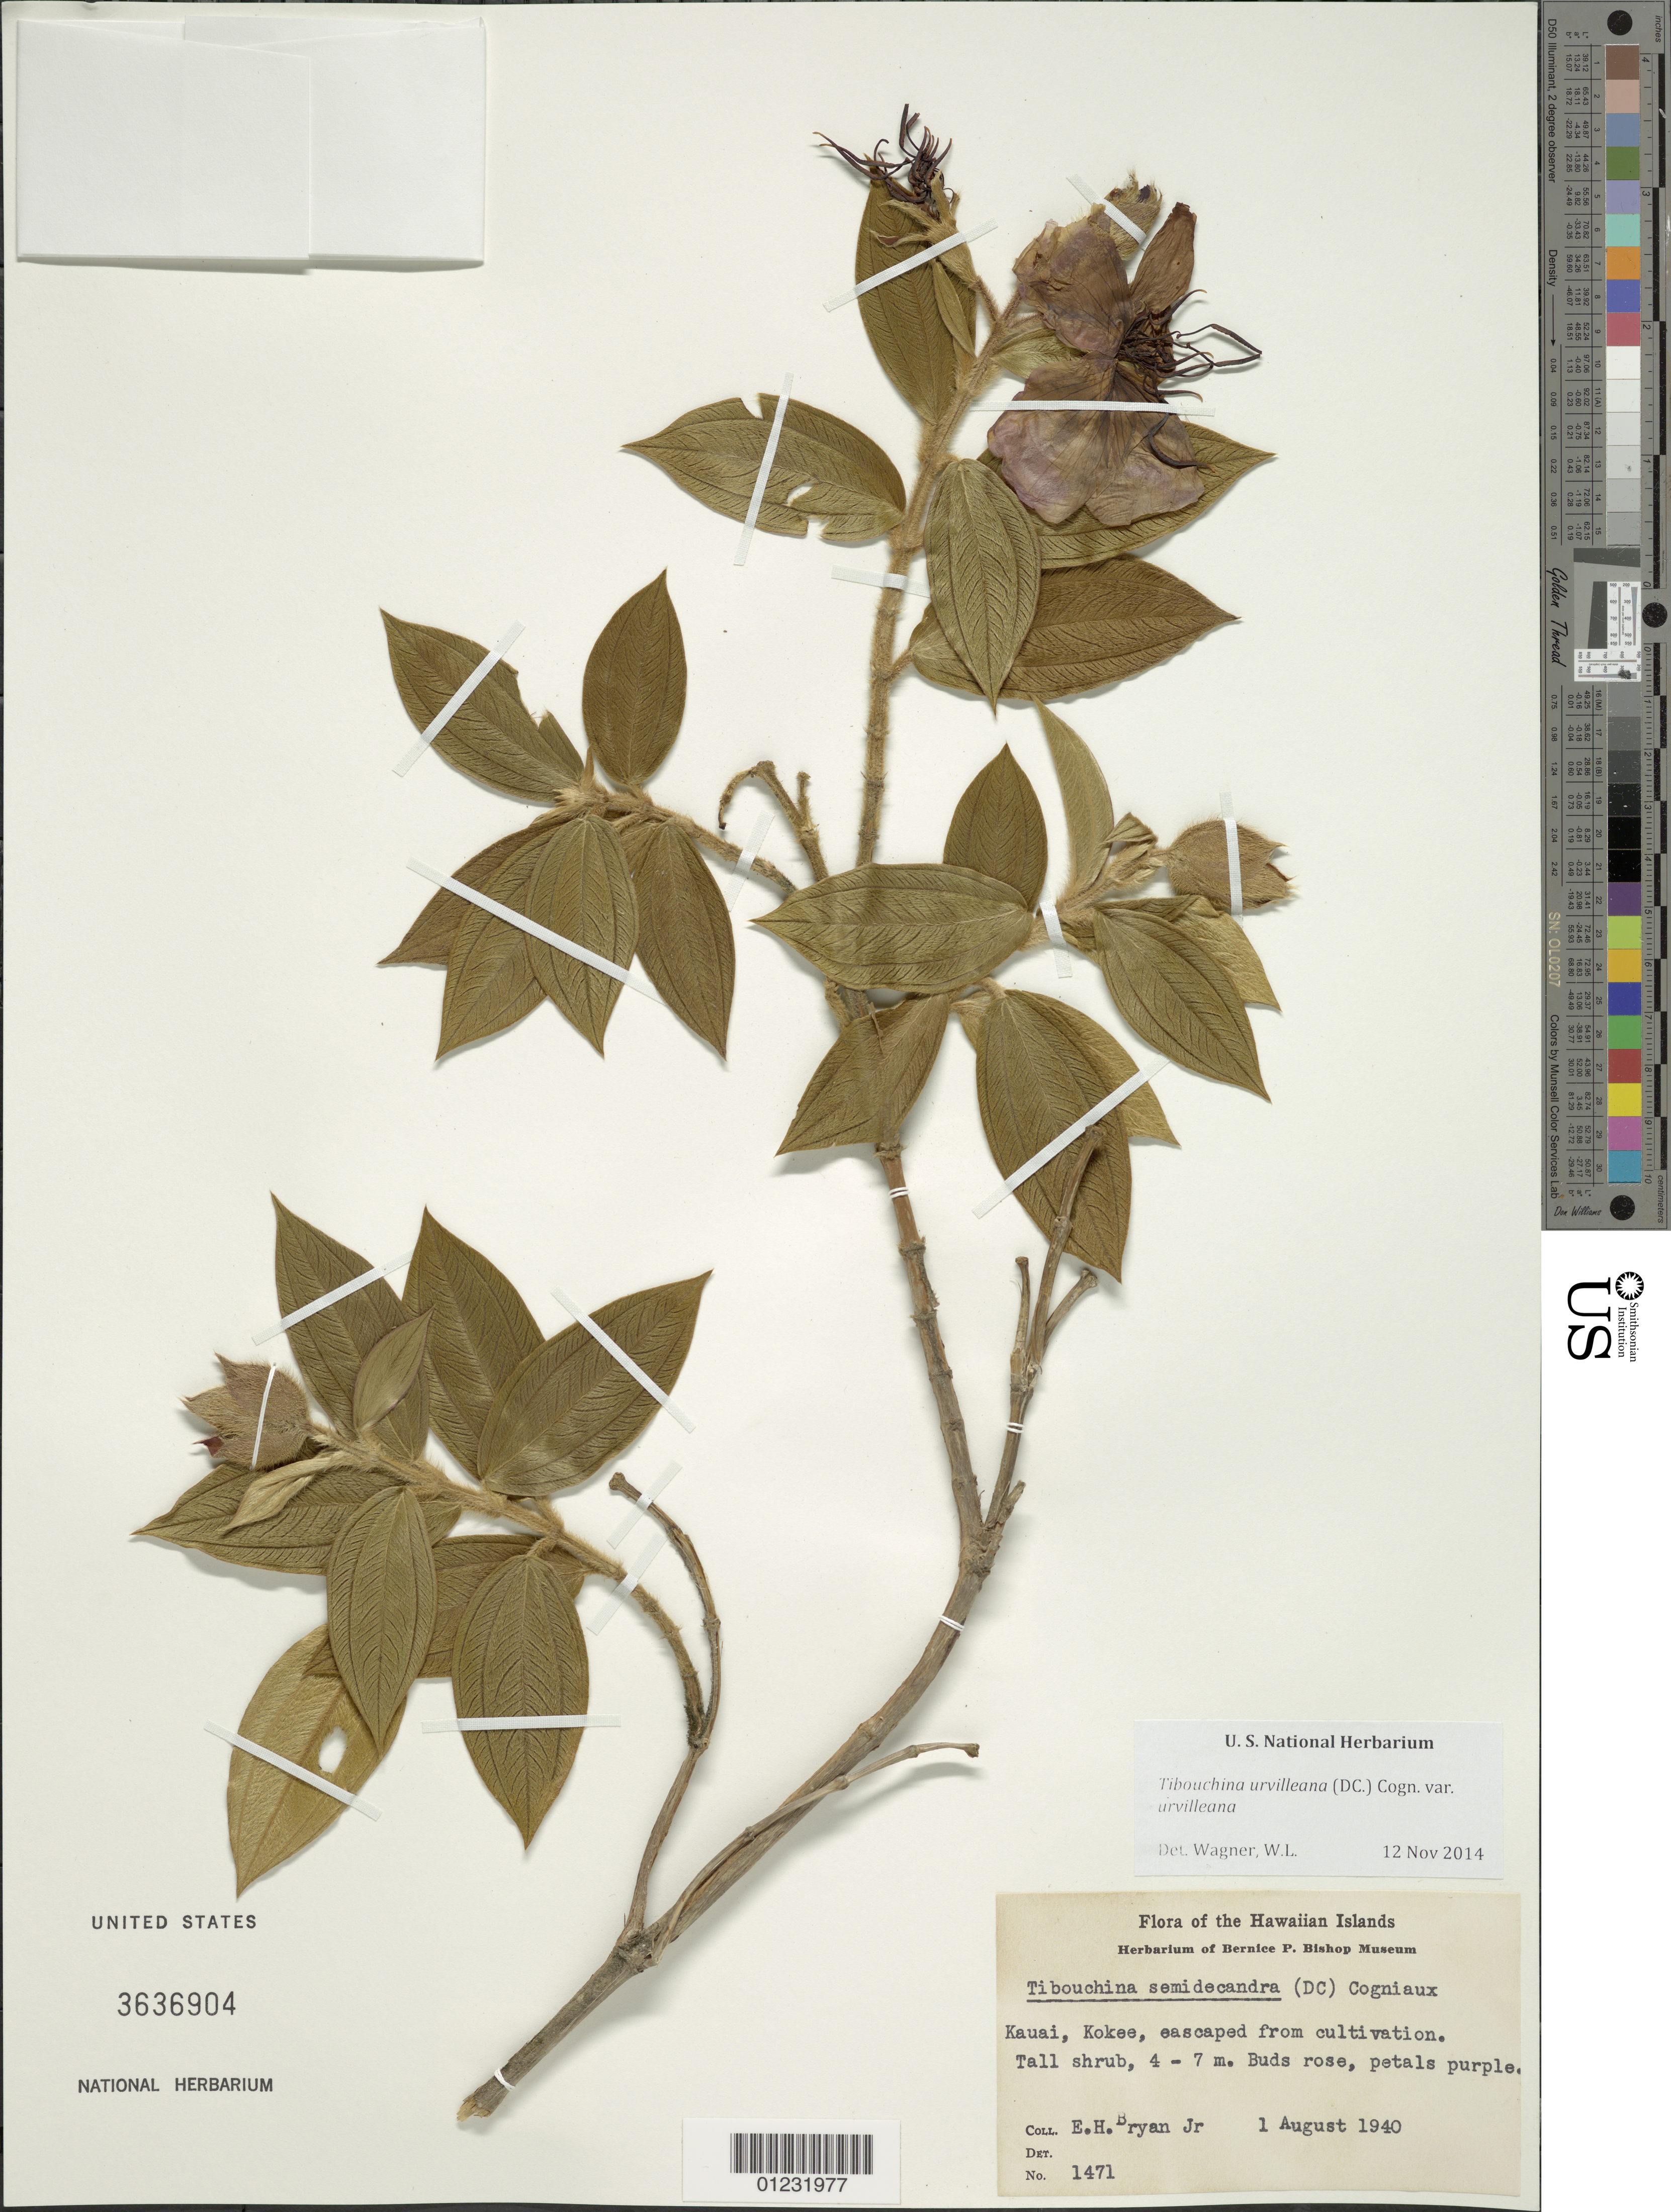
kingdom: Plantae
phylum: Tracheophyta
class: Magnoliopsida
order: Myrtales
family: Melastomataceae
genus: Pleroma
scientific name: Pleroma urvilleanum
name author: (DC.) P.J.F. Guim. & Michelang.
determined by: Wagner, W. L., (BOT), Smithsonian Institution - National Museum of Natural History (UNITED STATES)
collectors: E. Bryan Jr.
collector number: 1471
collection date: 1940-08-01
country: United States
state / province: Hawaii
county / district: Kaui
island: Kaua'i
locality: Kaua'i, Kokee.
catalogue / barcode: US 3636904